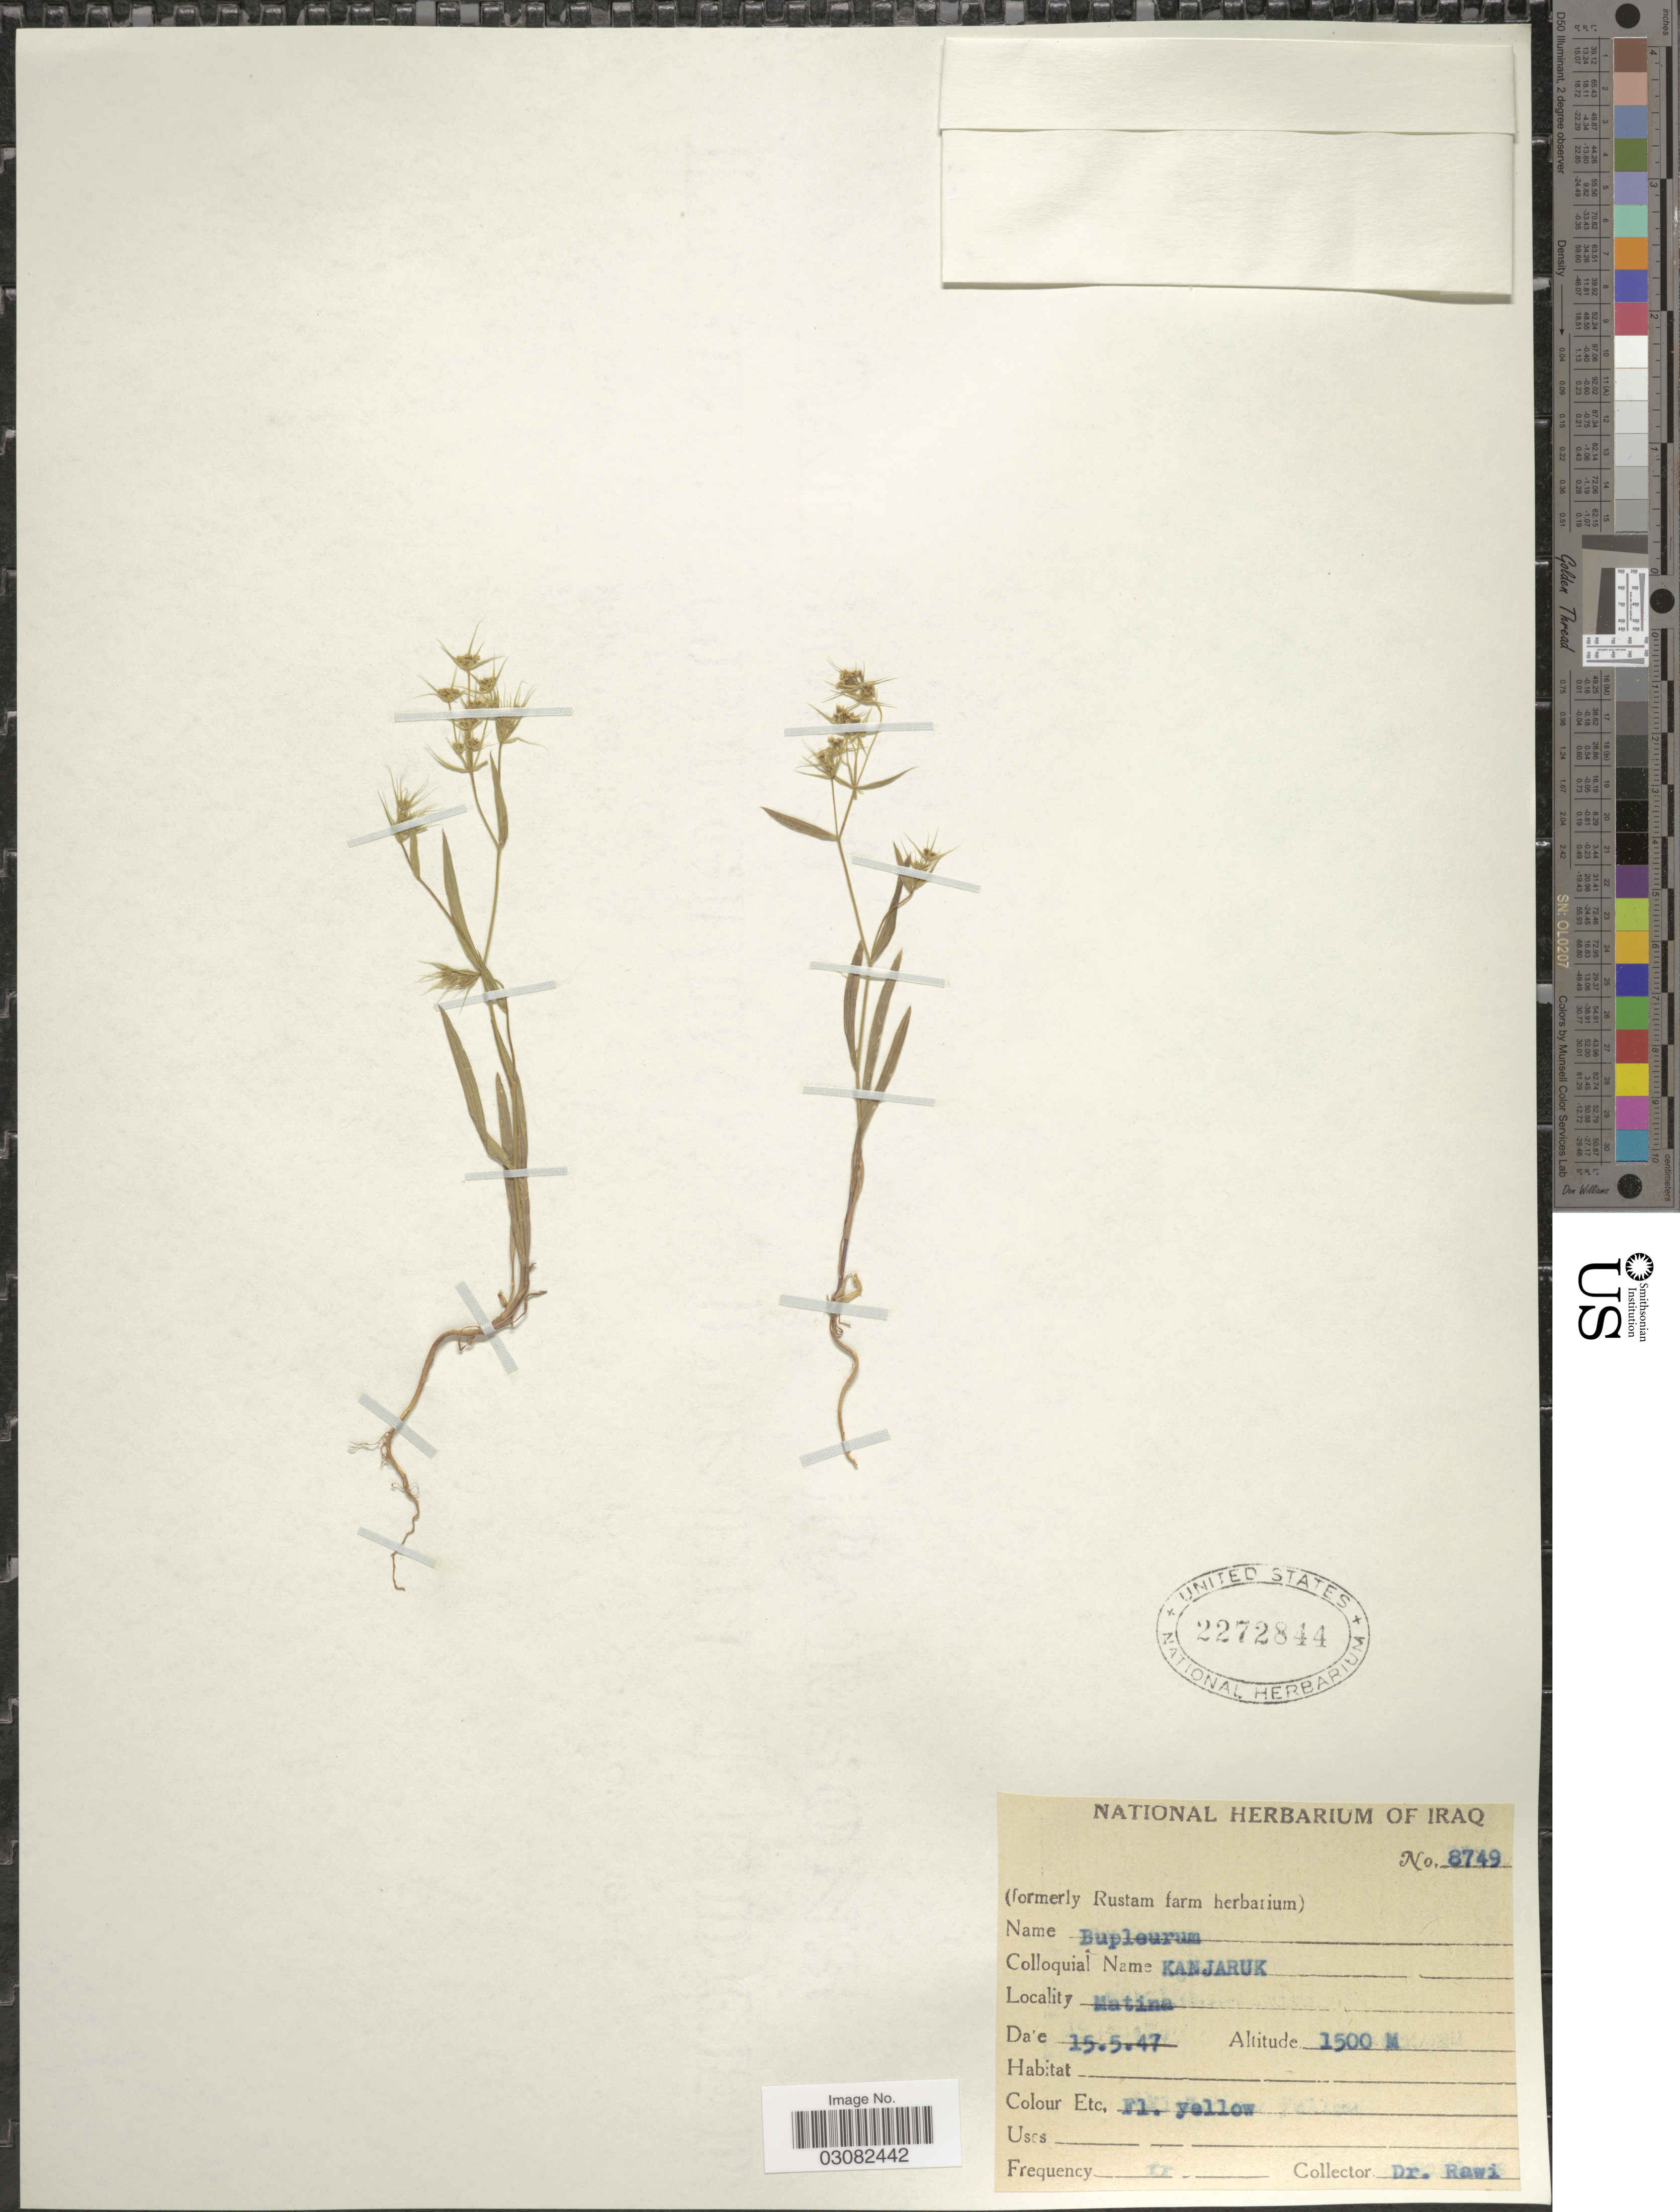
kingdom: Plantae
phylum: Tracheophyta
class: Magnoliopsida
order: Apiales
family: Apiaceae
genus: Bupleurum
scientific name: Bupleurum sp.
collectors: -. Rawi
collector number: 8749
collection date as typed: Transcribed d/m/y: 15/5/47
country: Iraq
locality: Matina.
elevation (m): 1500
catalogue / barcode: US 2272844